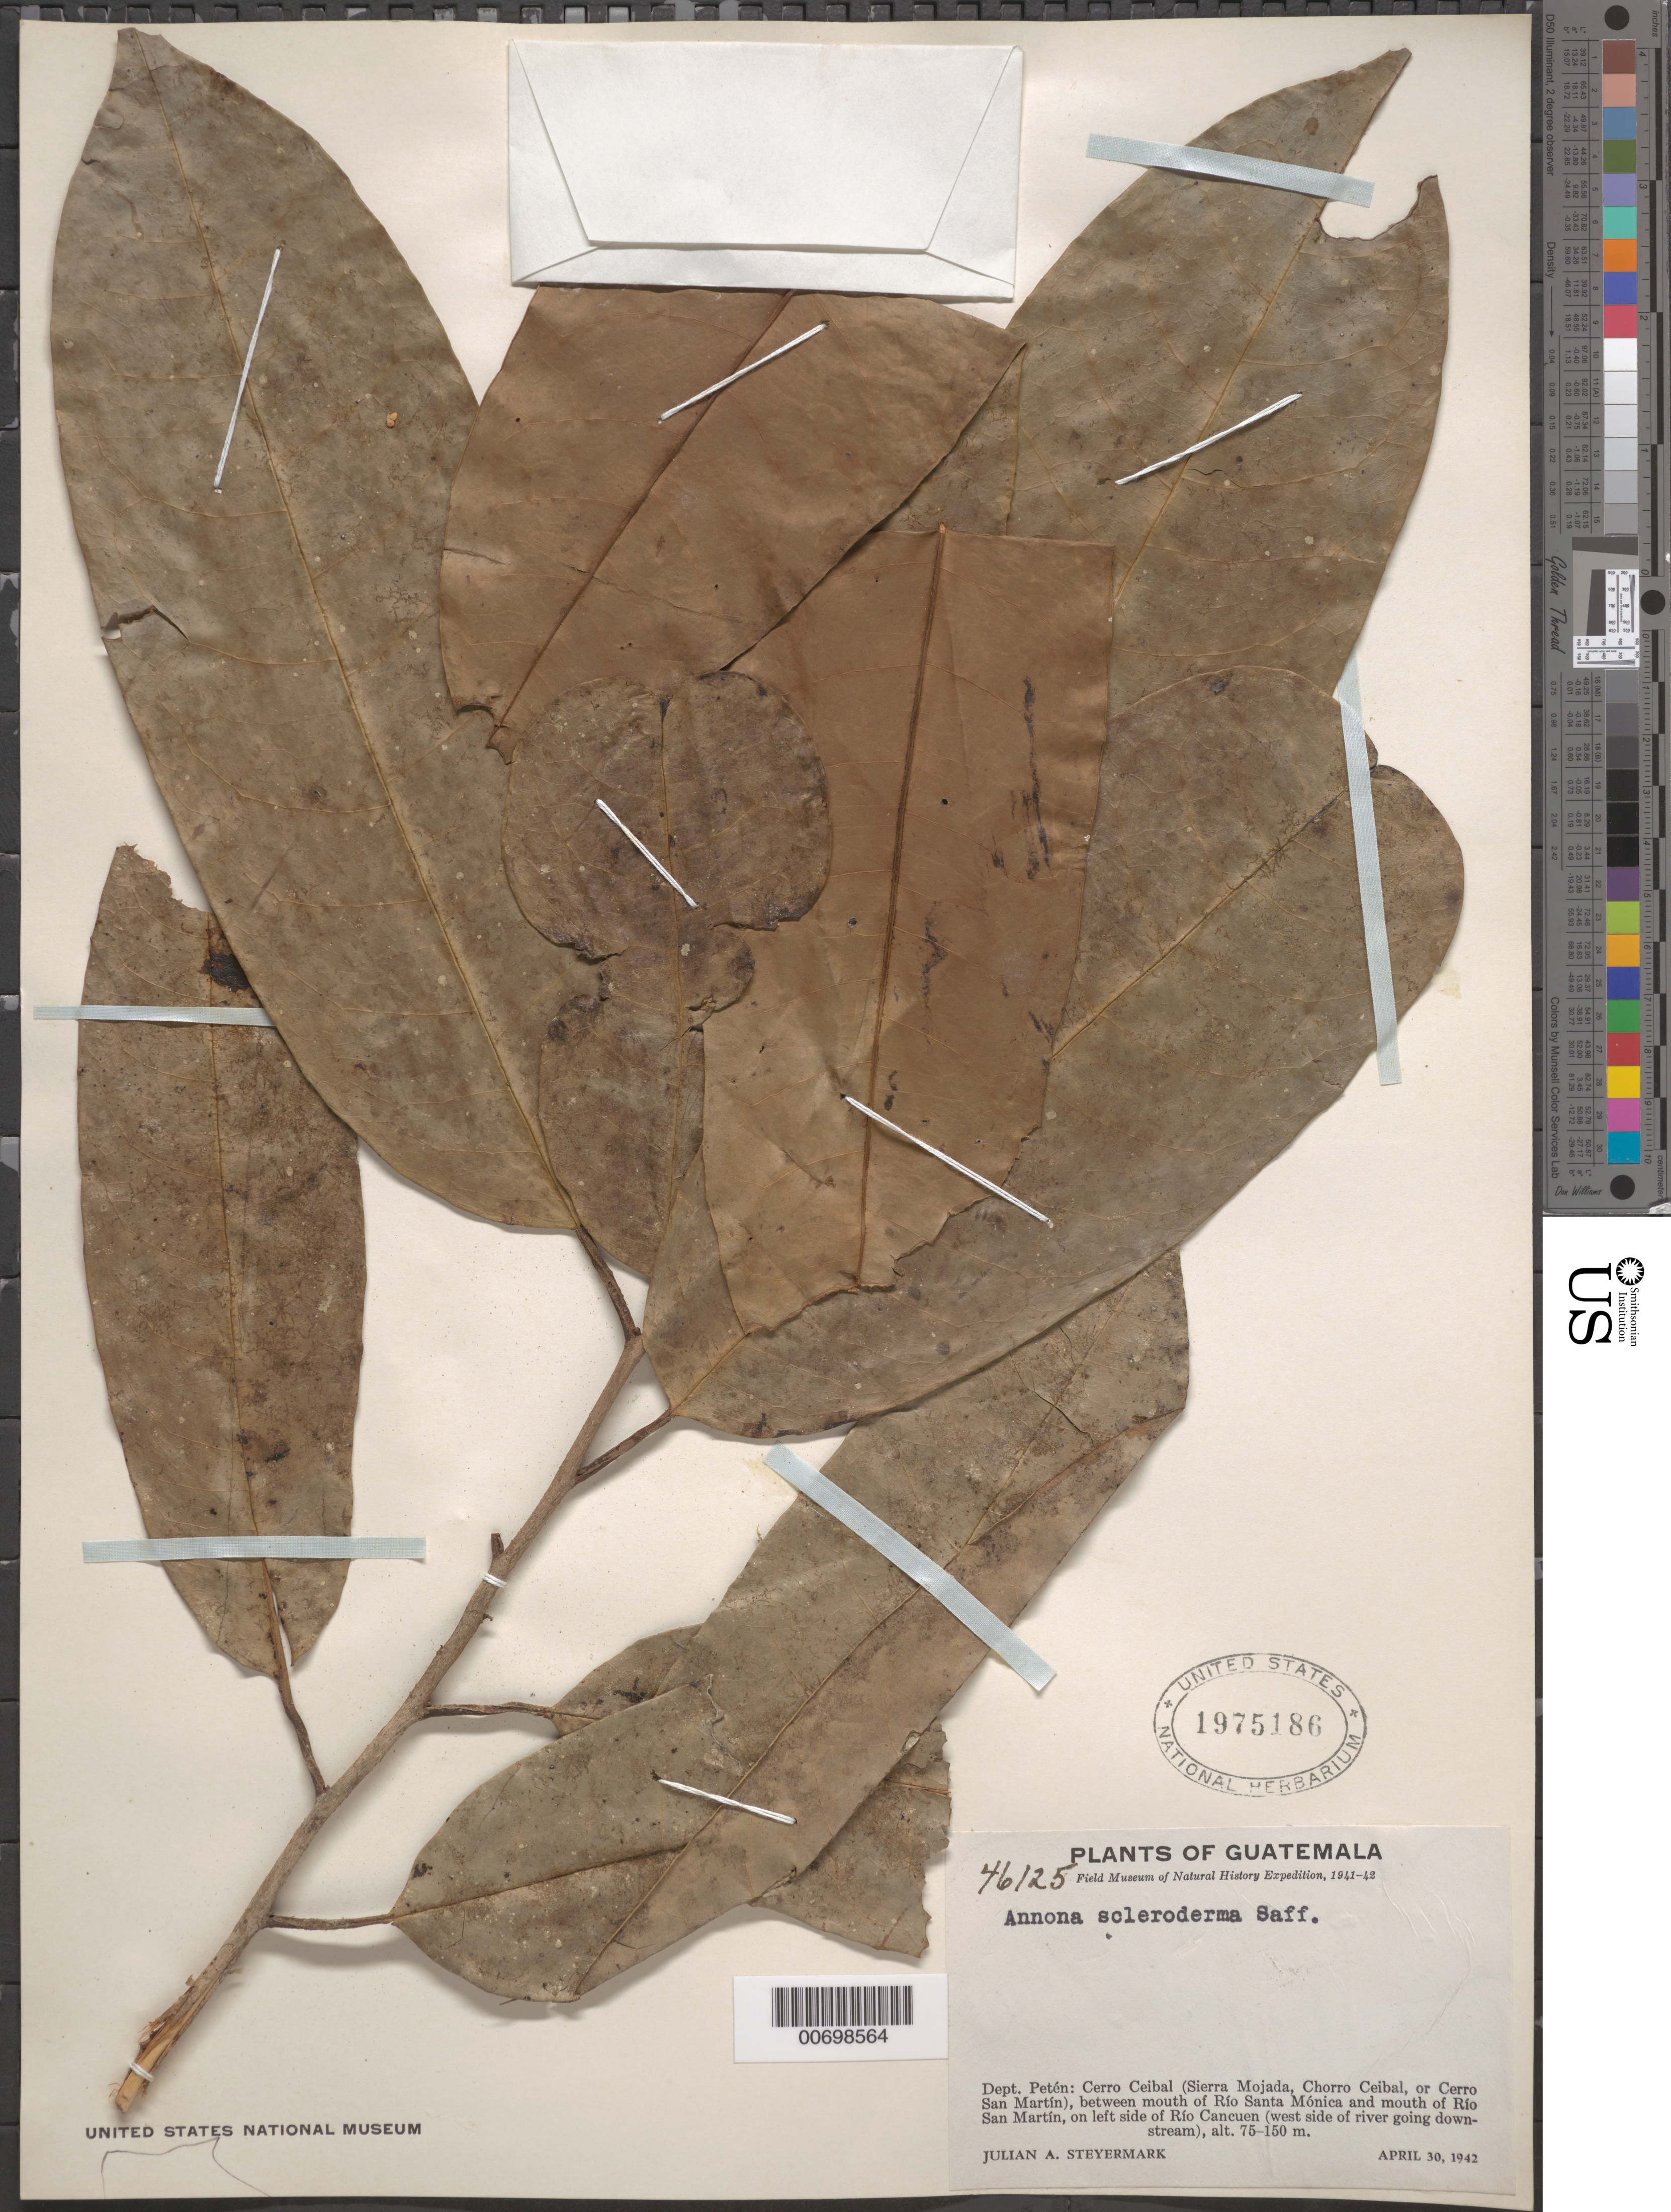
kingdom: Plantae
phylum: Tracheophyta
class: Magnoliopsida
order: Magnoliales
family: Annonaceae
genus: Annona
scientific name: Annona scleroderma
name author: Saff.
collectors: J. Steyermark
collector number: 46125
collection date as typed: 30 Apr 1942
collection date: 1942-04-30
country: Guatemala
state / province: El Petén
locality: Cerro Ceibal (sierra mojada, chorro ceibal orf cerro San Martin) between mouth of Rio Santa Monica and mouth of Rio San Martin, on left side of Rio Cancuen (west side of river going down-stream)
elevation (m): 75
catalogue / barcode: US 1975186